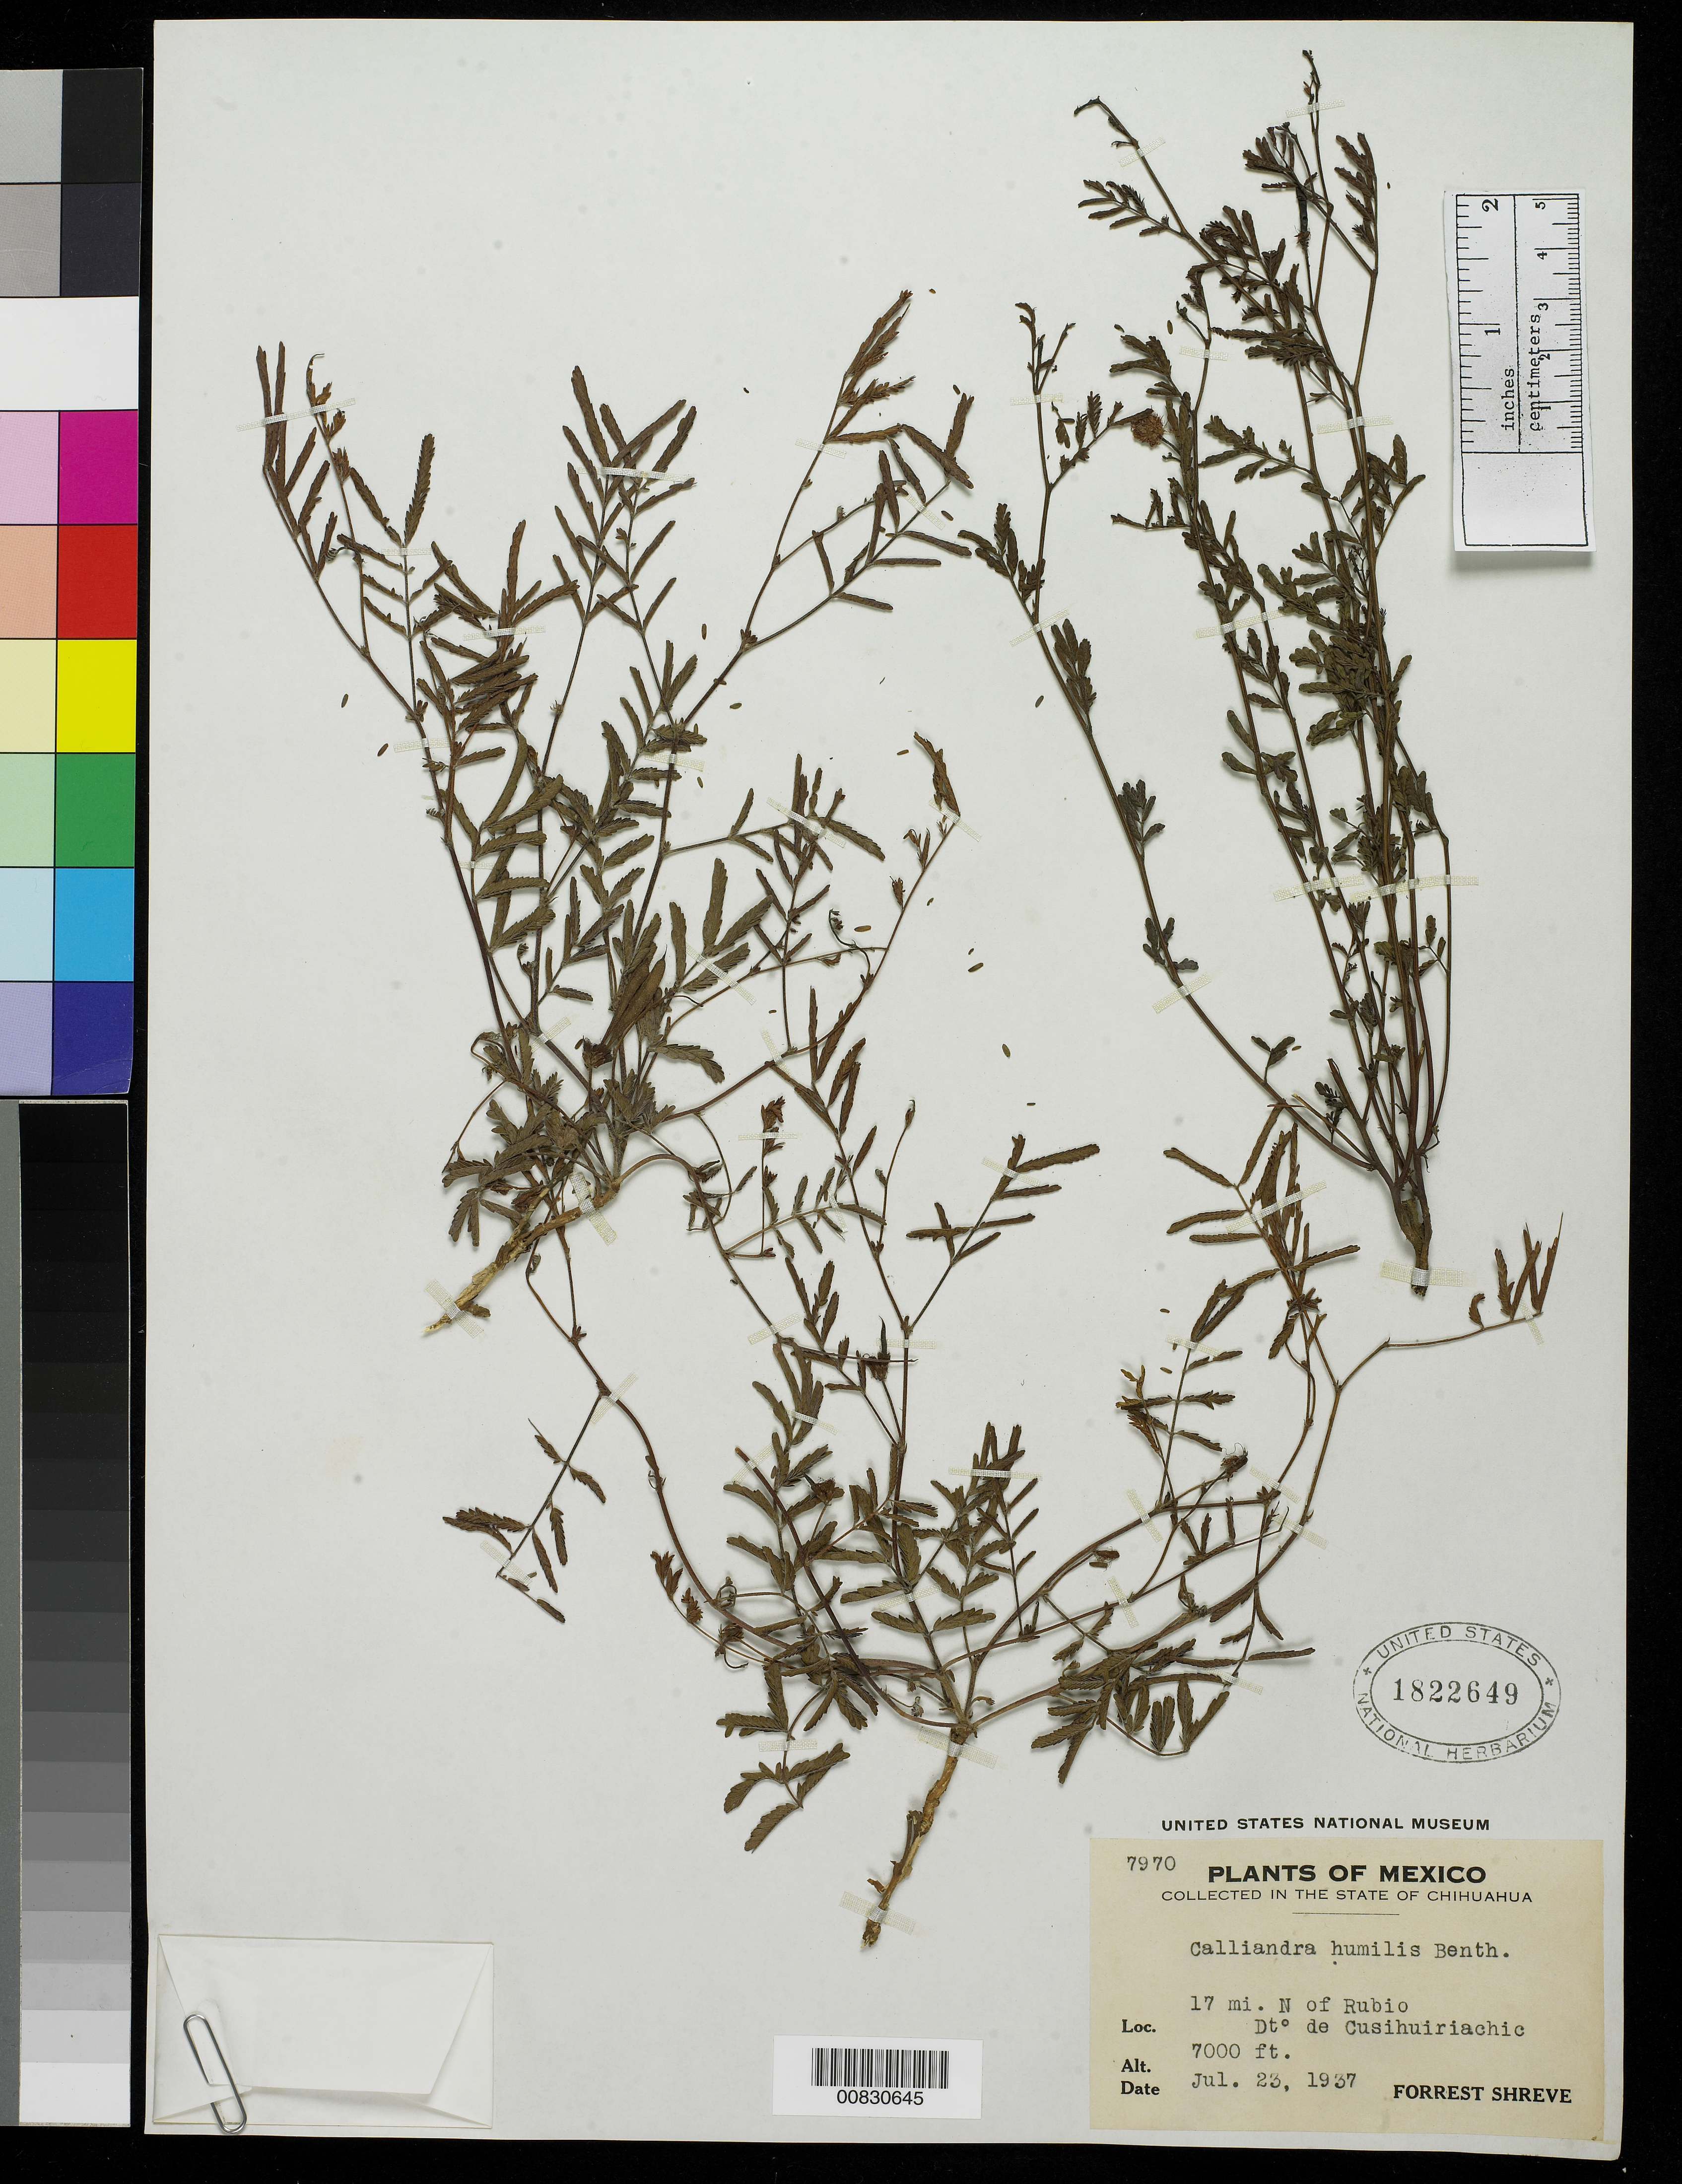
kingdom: Plantae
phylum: Tracheophyta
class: Magnoliopsida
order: Fabales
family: Fabaceae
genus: Calliandra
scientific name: Calliandra humilis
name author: Benth.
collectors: F. Shreve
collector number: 7970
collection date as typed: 23 Jul 1937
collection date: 1937-07-23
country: Mexico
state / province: Chihuahua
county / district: Cusihuiriáchic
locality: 17 mi. N of Rubio, Municipio de Cusihuiriáchic.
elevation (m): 2134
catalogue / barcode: US 1822649